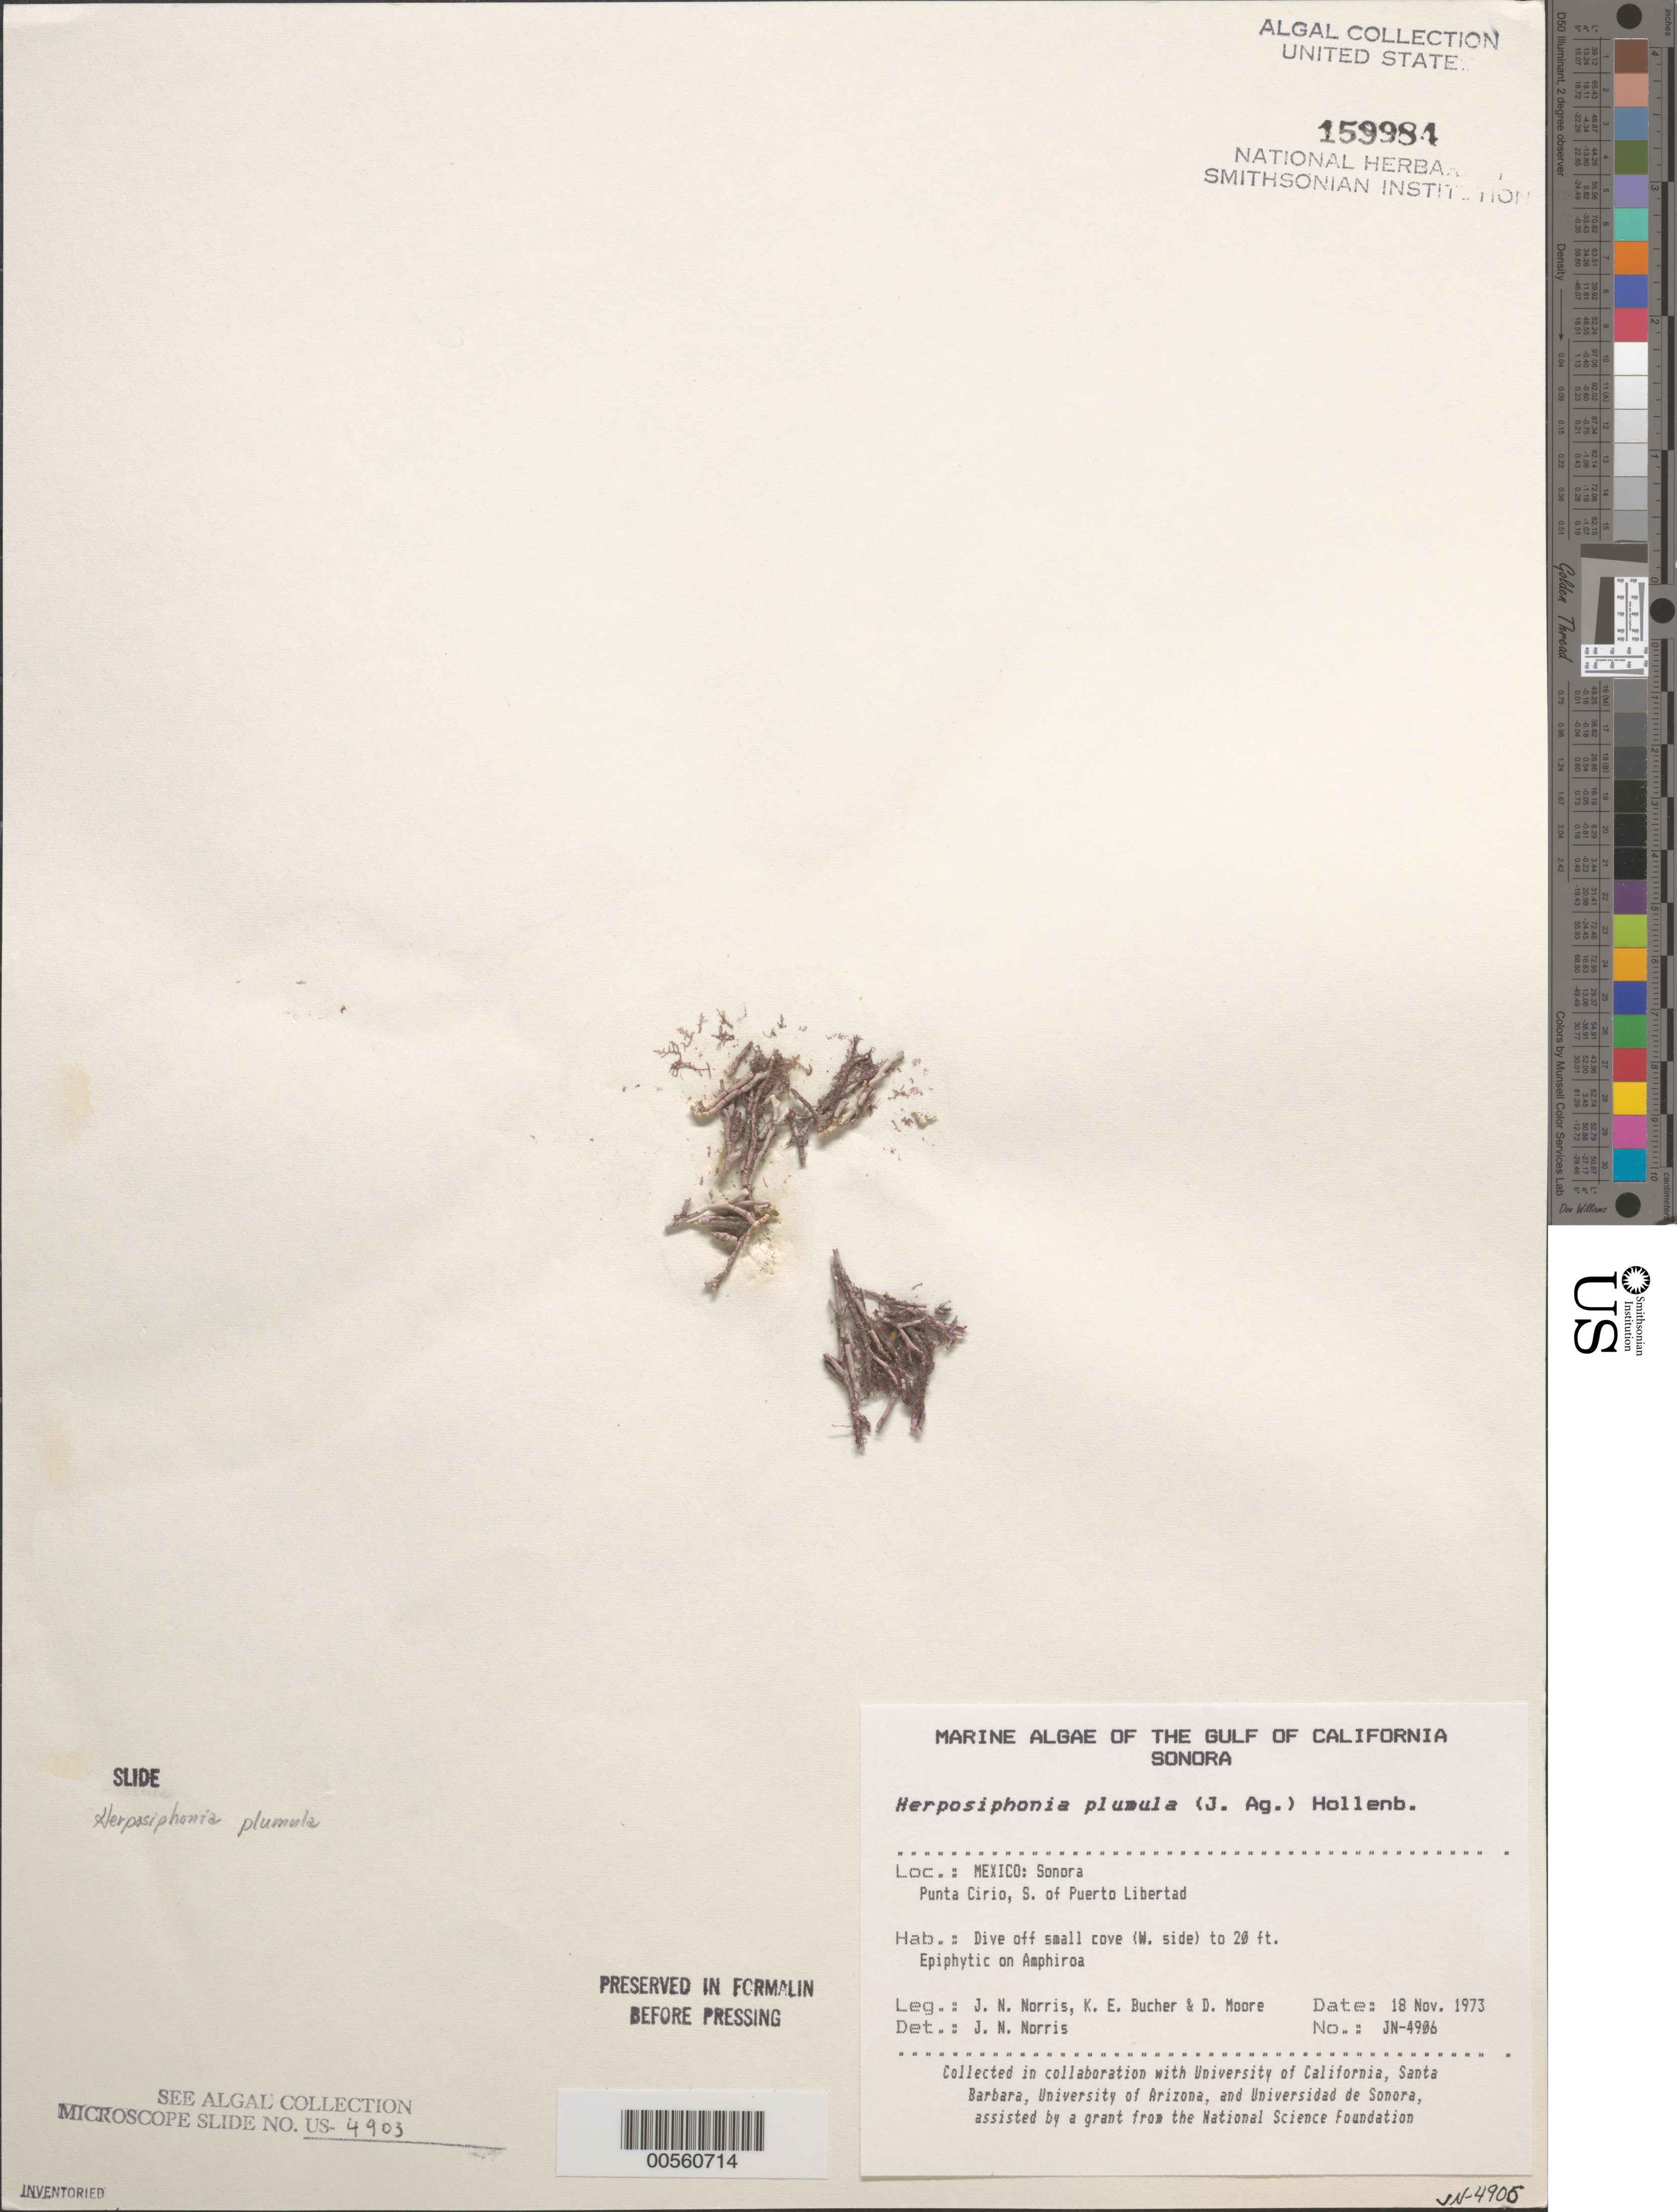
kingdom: Plantae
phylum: Rhodophyta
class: Florideophyceae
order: Ceramiales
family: Rhodomelaceae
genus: Herposiphonia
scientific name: Herposiphonia plumula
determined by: Norris, James N.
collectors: J. N. Norris, K. E. Bucher & D. Moore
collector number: JN-4906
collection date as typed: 18 Nov 1973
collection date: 1973-11-18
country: Mexico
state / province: Sonora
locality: Punta Cirio south of Puerto Libertad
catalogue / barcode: US 159984